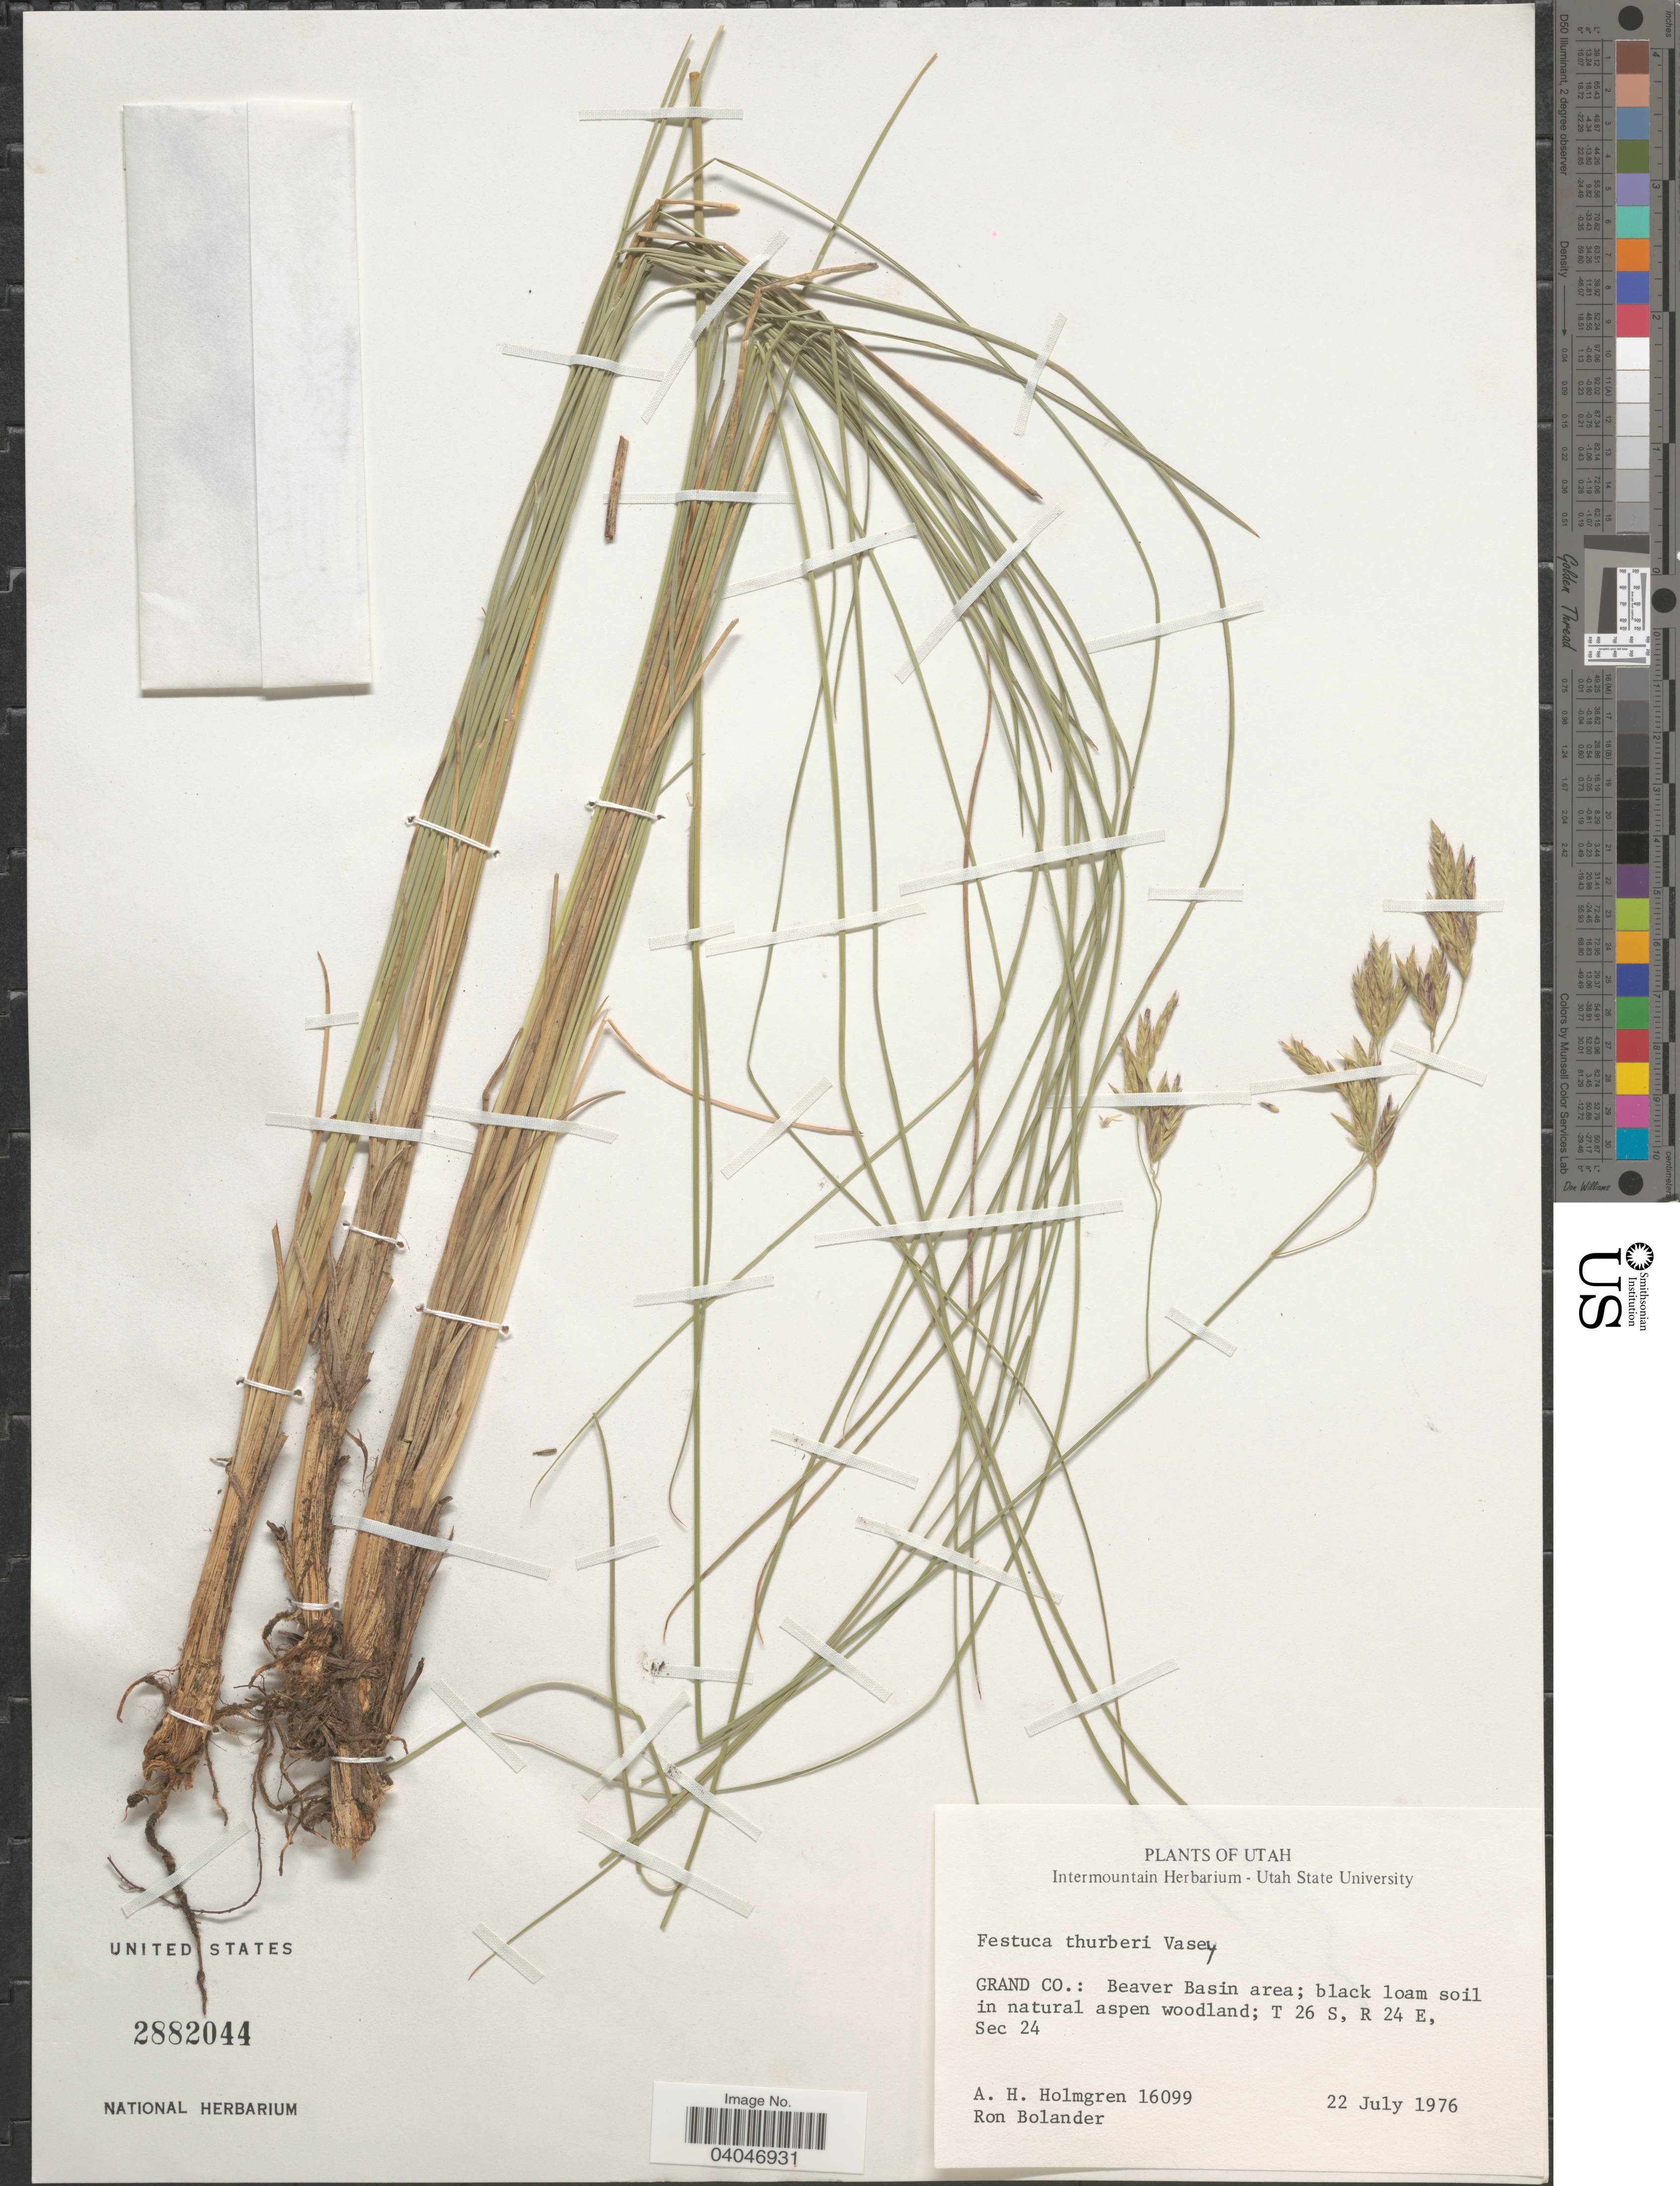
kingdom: Plantae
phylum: Tracheophyta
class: Liliopsida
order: Poales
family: Poaceae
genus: Festuca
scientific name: Festuca thurberi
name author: Vasey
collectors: A. H. Holmgren & R. Bolander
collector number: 16099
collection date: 1976-07-22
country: United States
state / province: Utah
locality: Grand Co.: Beaver Basin area; T 26 S, R 24 E, Sec 24.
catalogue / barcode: US 2882044